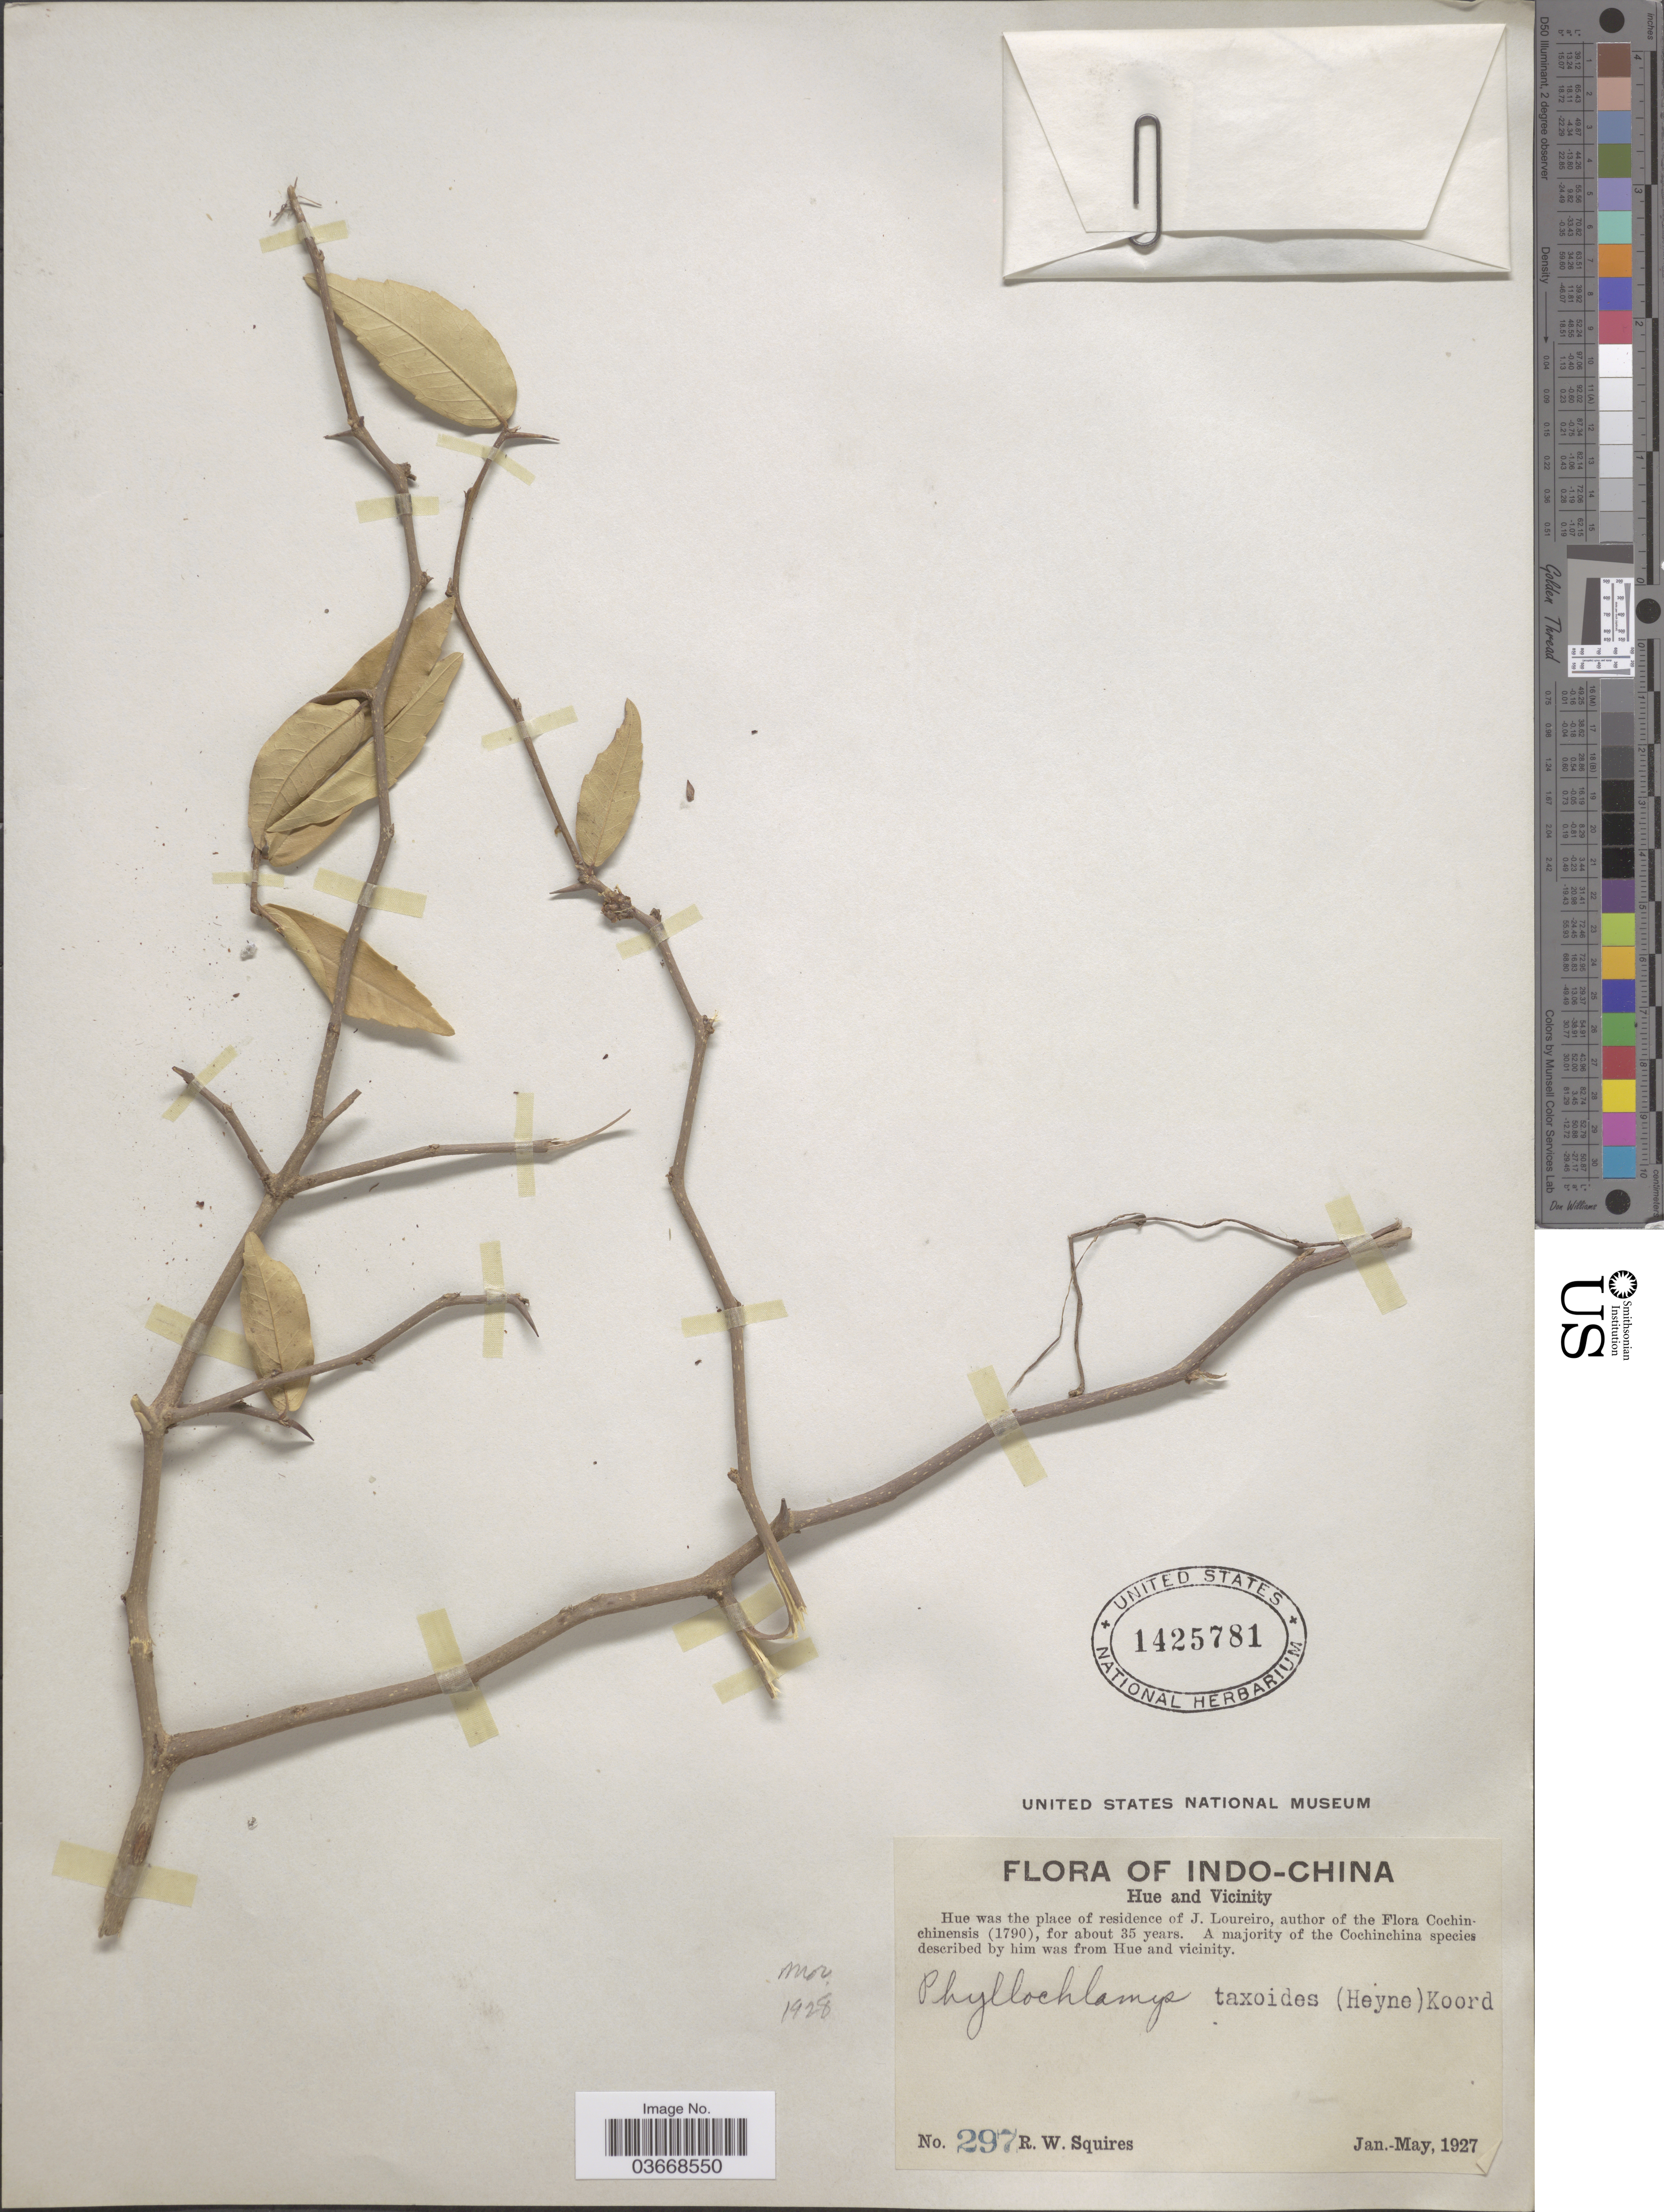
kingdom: Plantae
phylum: Tracheophyta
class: Magnoliopsida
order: Rosales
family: Moraceae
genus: Taxotrophis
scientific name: Taxotrophis taxoides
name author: (B. Heyne ex Roth) Chew ex E. M. Gardner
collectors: R. Squires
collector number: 297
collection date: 1927-01/1927-05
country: Vietnam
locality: Indo-China. Hue and Vicinity.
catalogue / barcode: US 1425781